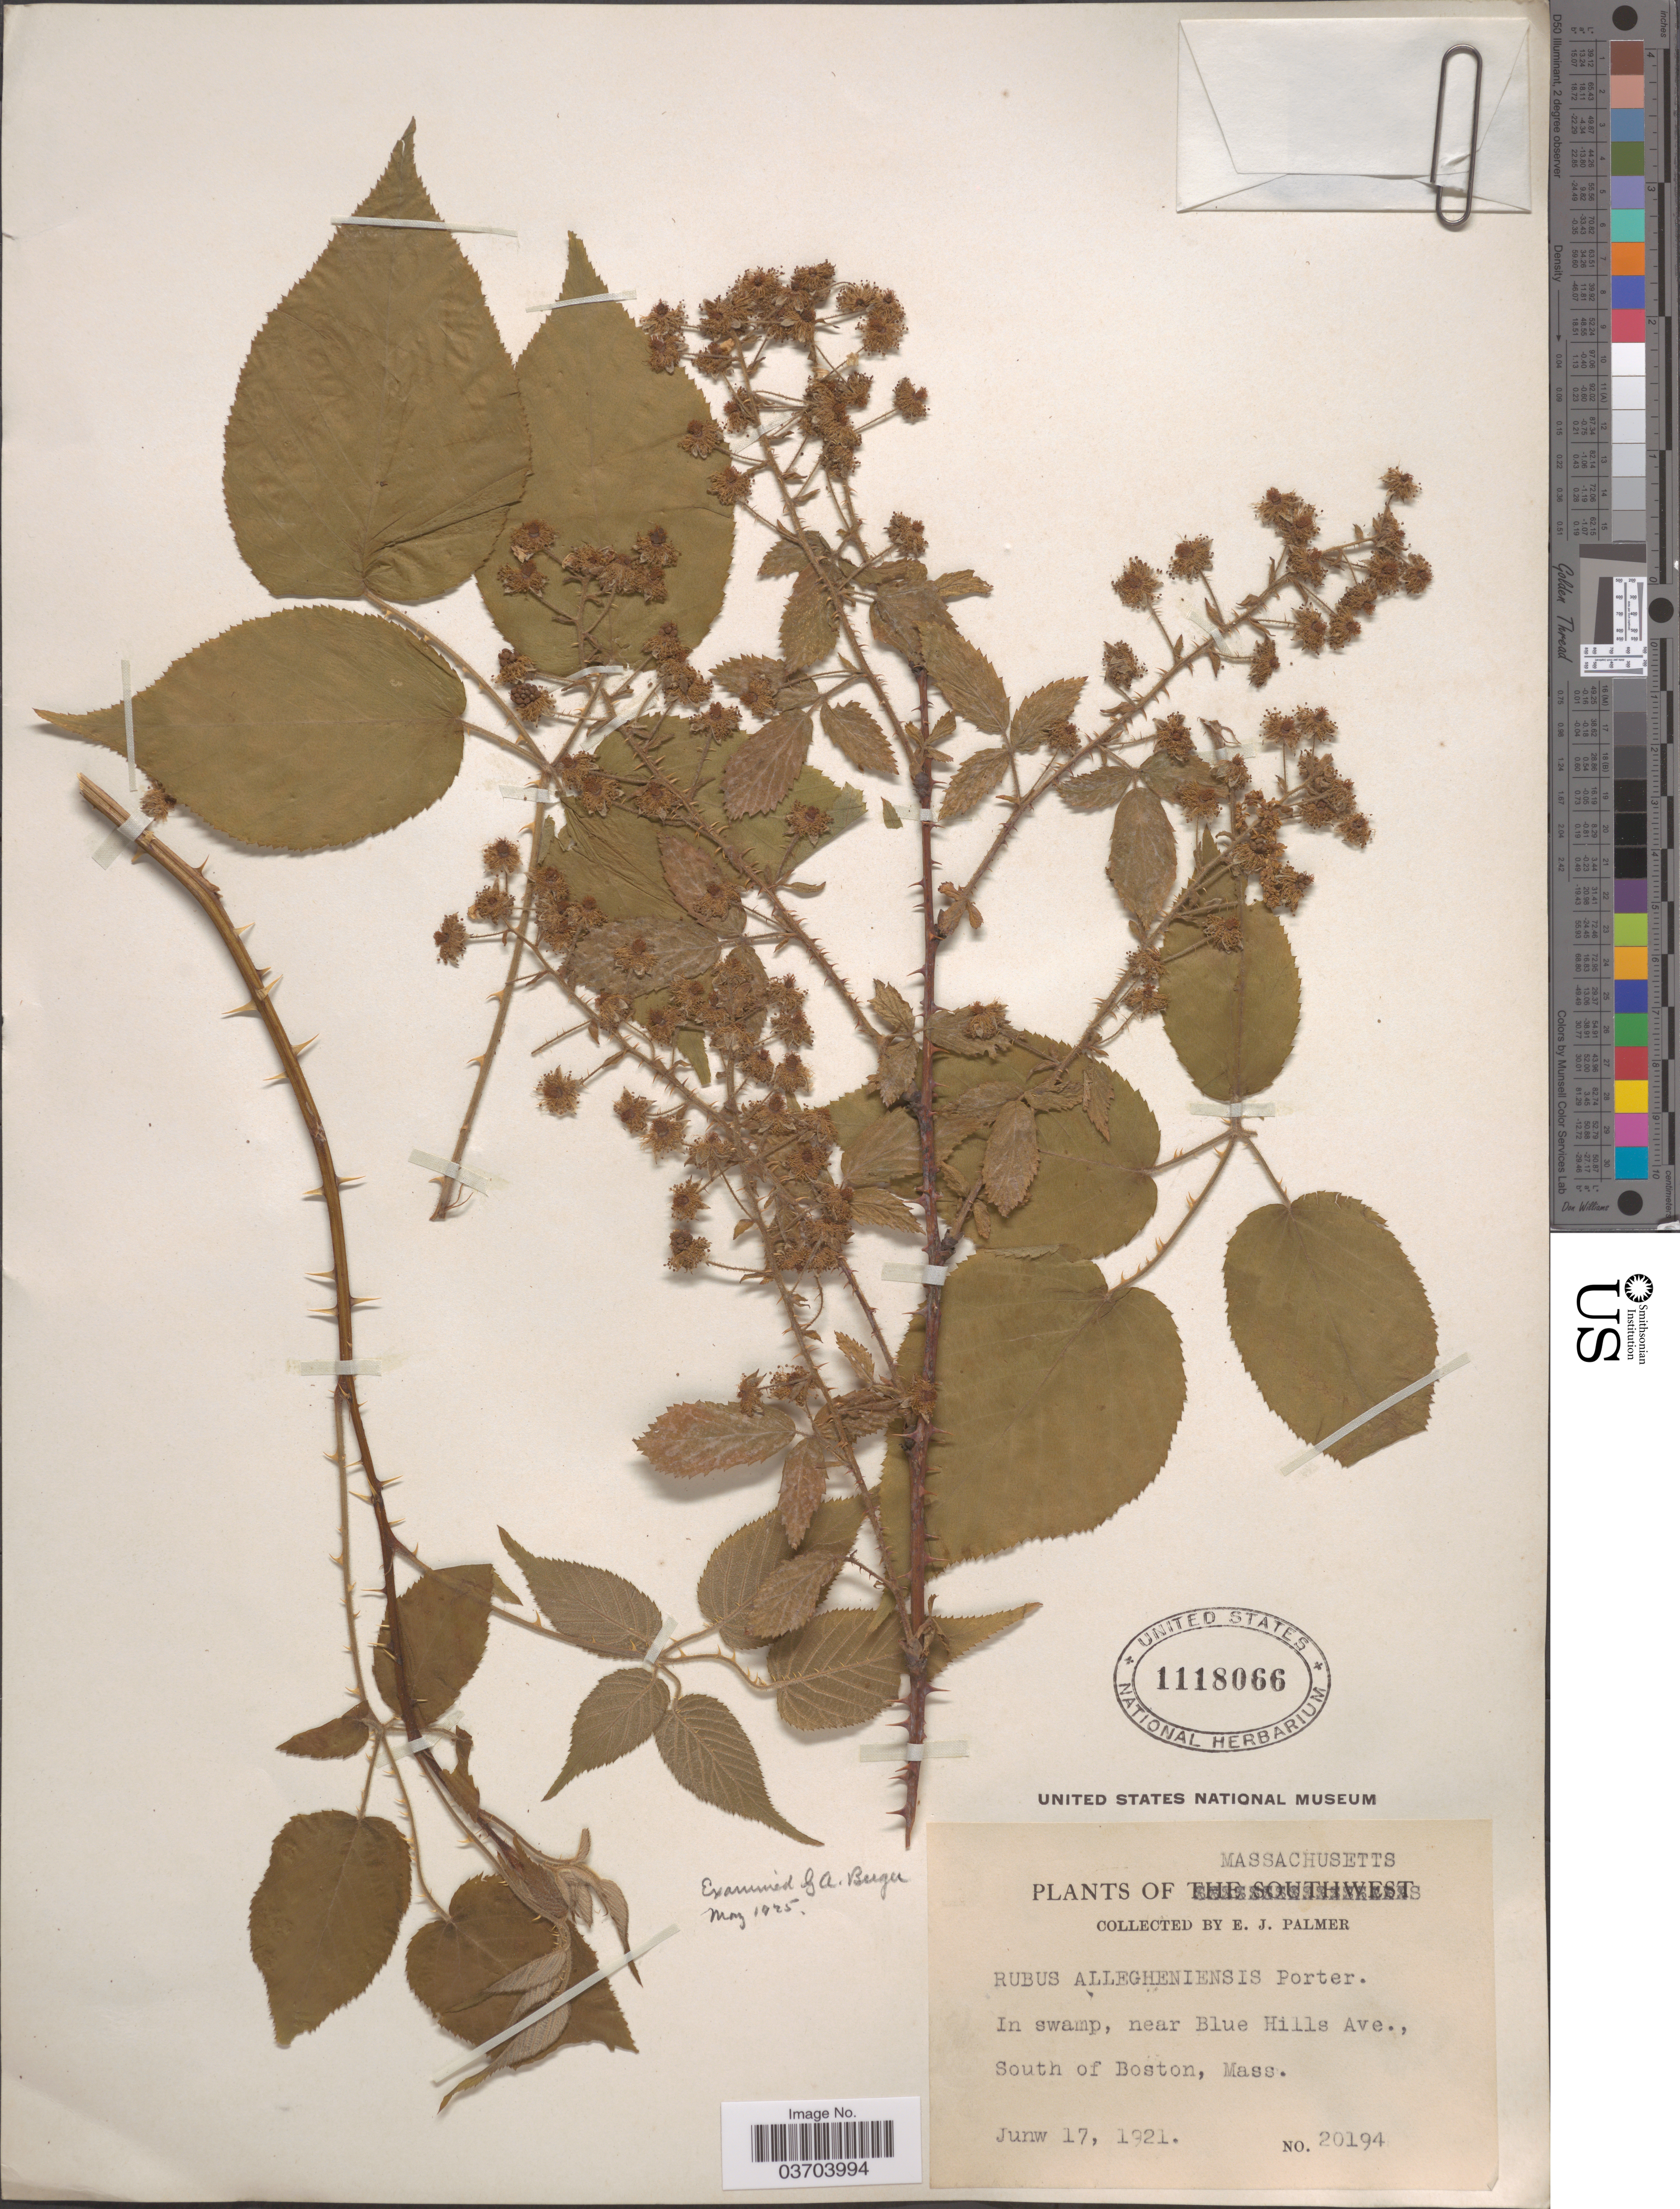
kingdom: Plantae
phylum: Tracheophyta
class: Magnoliopsida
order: Rosales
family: Rosaceae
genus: Rubus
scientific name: Rubus allegheniensis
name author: Porter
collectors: E. J. Palmer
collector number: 20194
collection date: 1921-06-17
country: United States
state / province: Massachusetts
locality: In swamp, near Blue Hills Ave., South of Boston.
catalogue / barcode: US 1118066